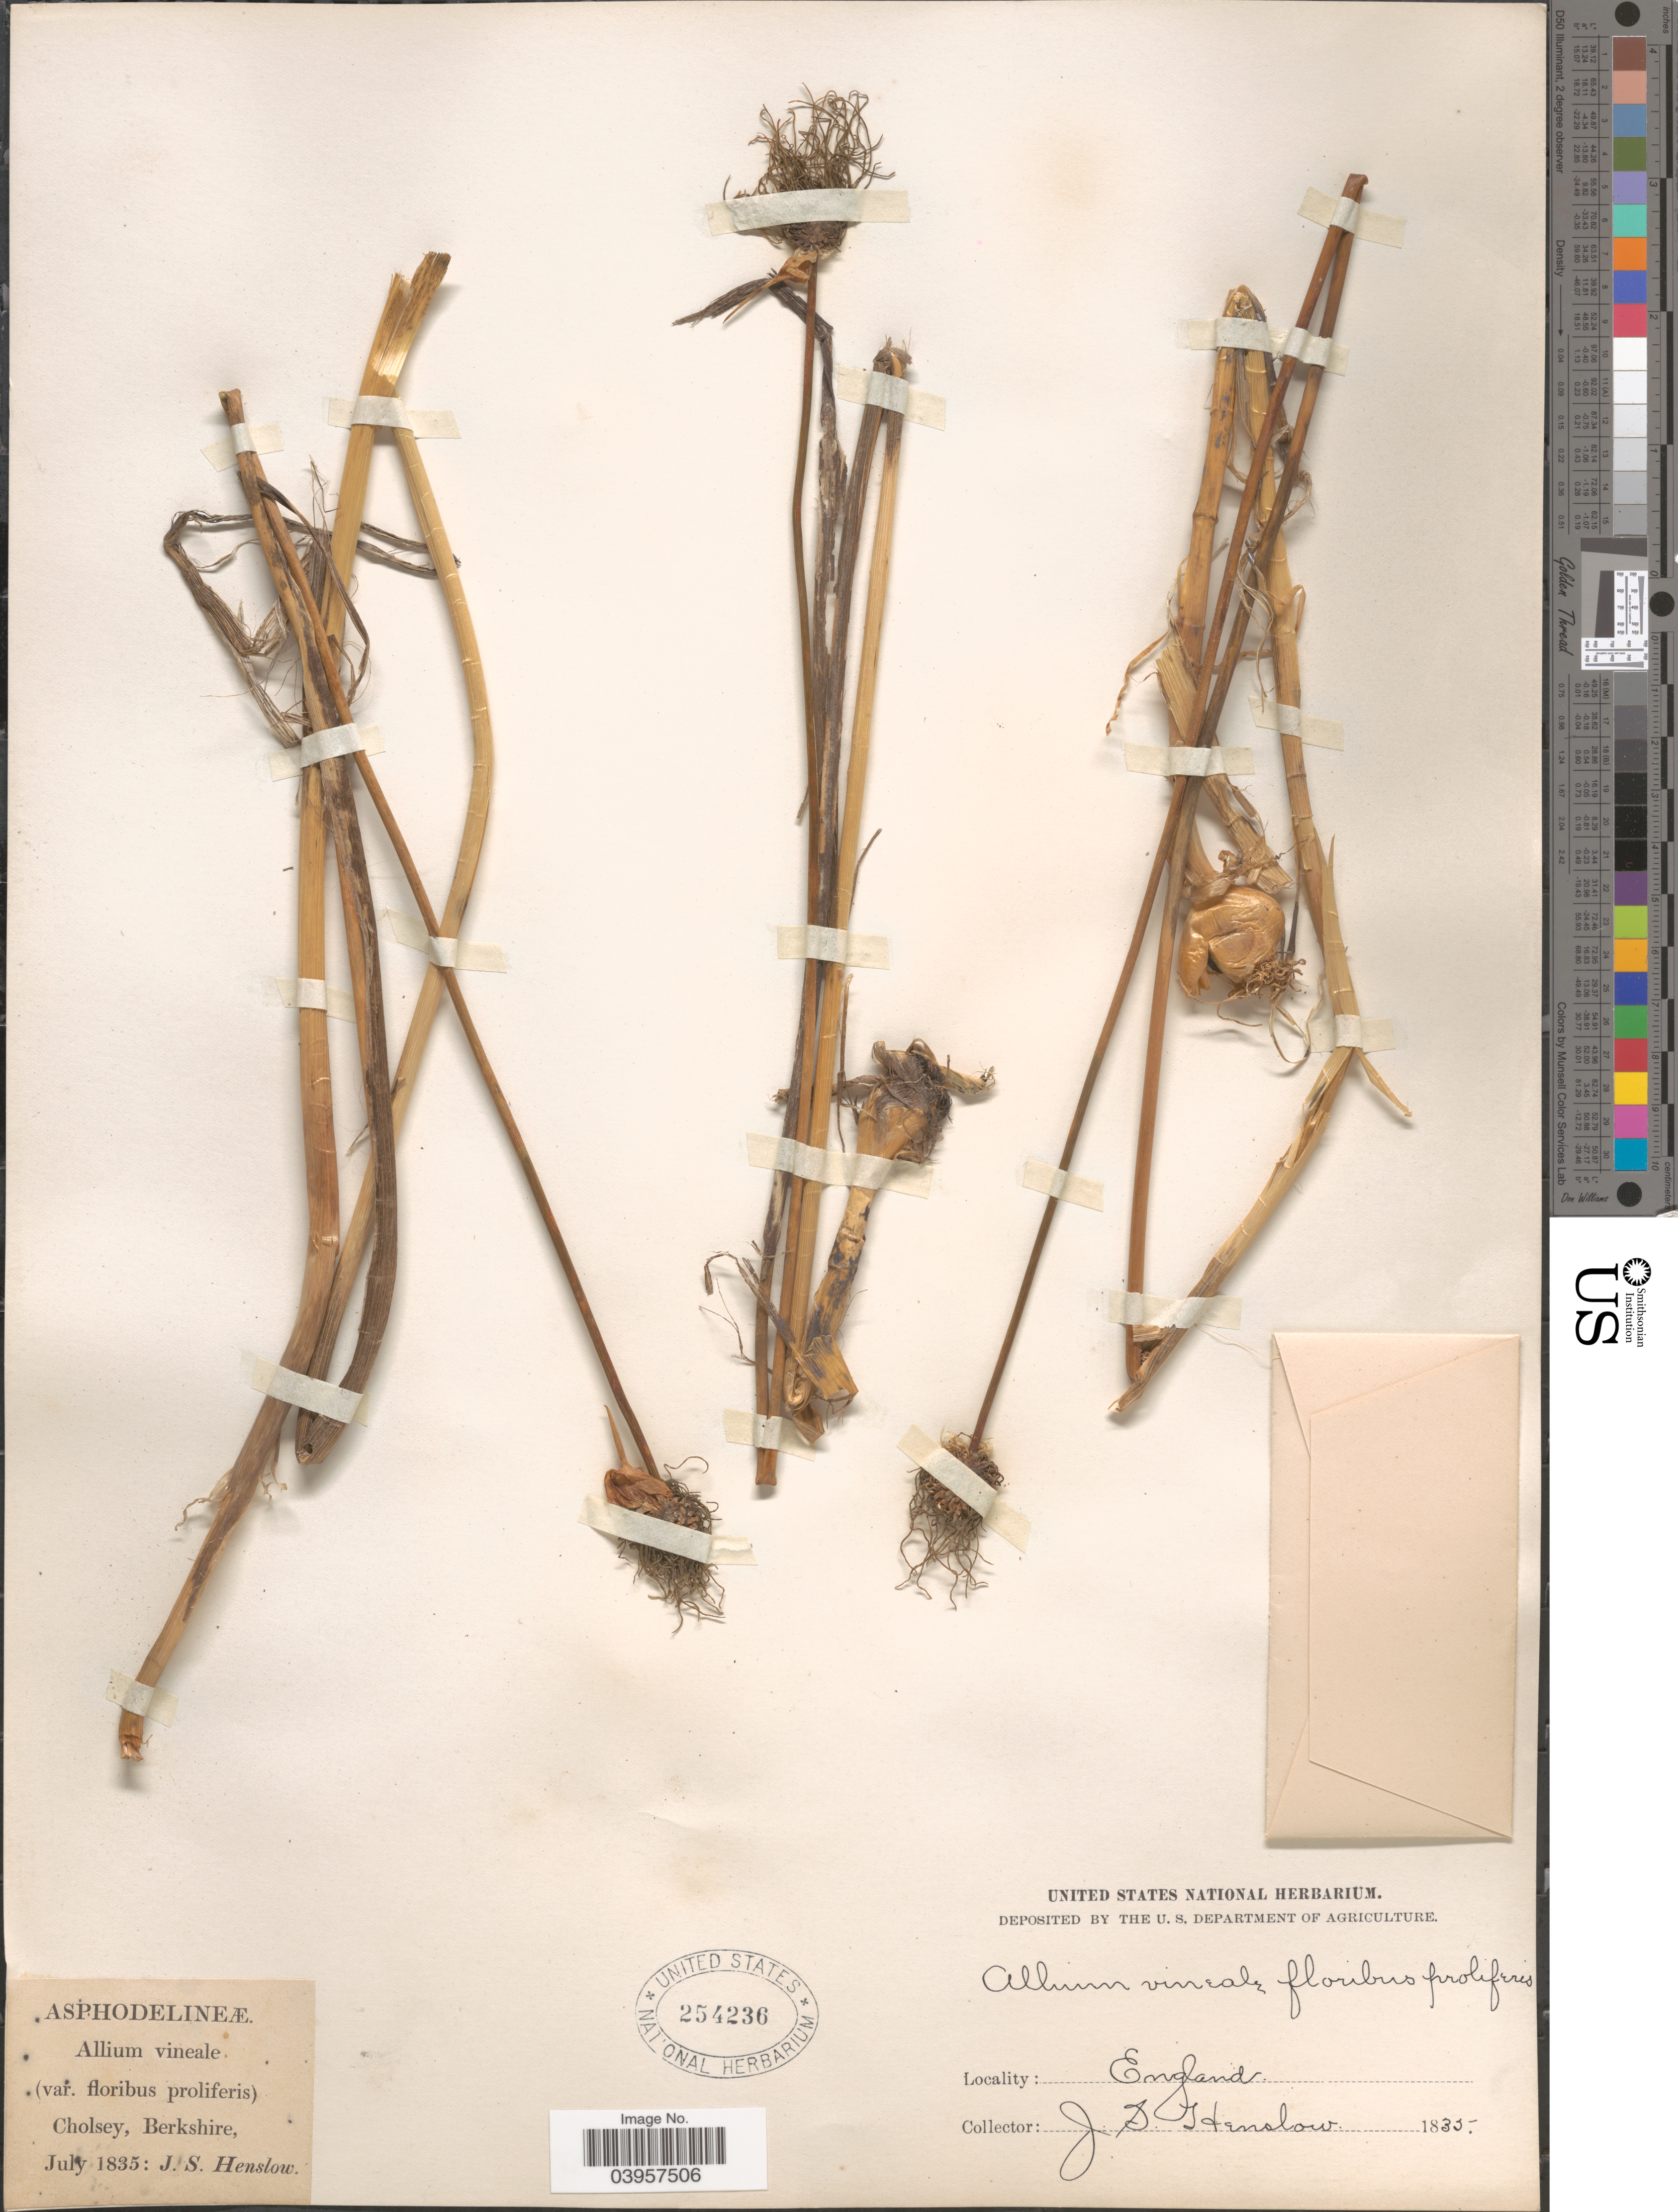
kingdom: Plantae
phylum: Tracheophyta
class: Liliopsida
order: Asparagales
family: Amaryllidaceae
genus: Allium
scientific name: Allium vineale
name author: L.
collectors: J.S. Henslow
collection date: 1835-07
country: United Kingdom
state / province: England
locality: Cholsey, Berkshire.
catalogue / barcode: US 254236